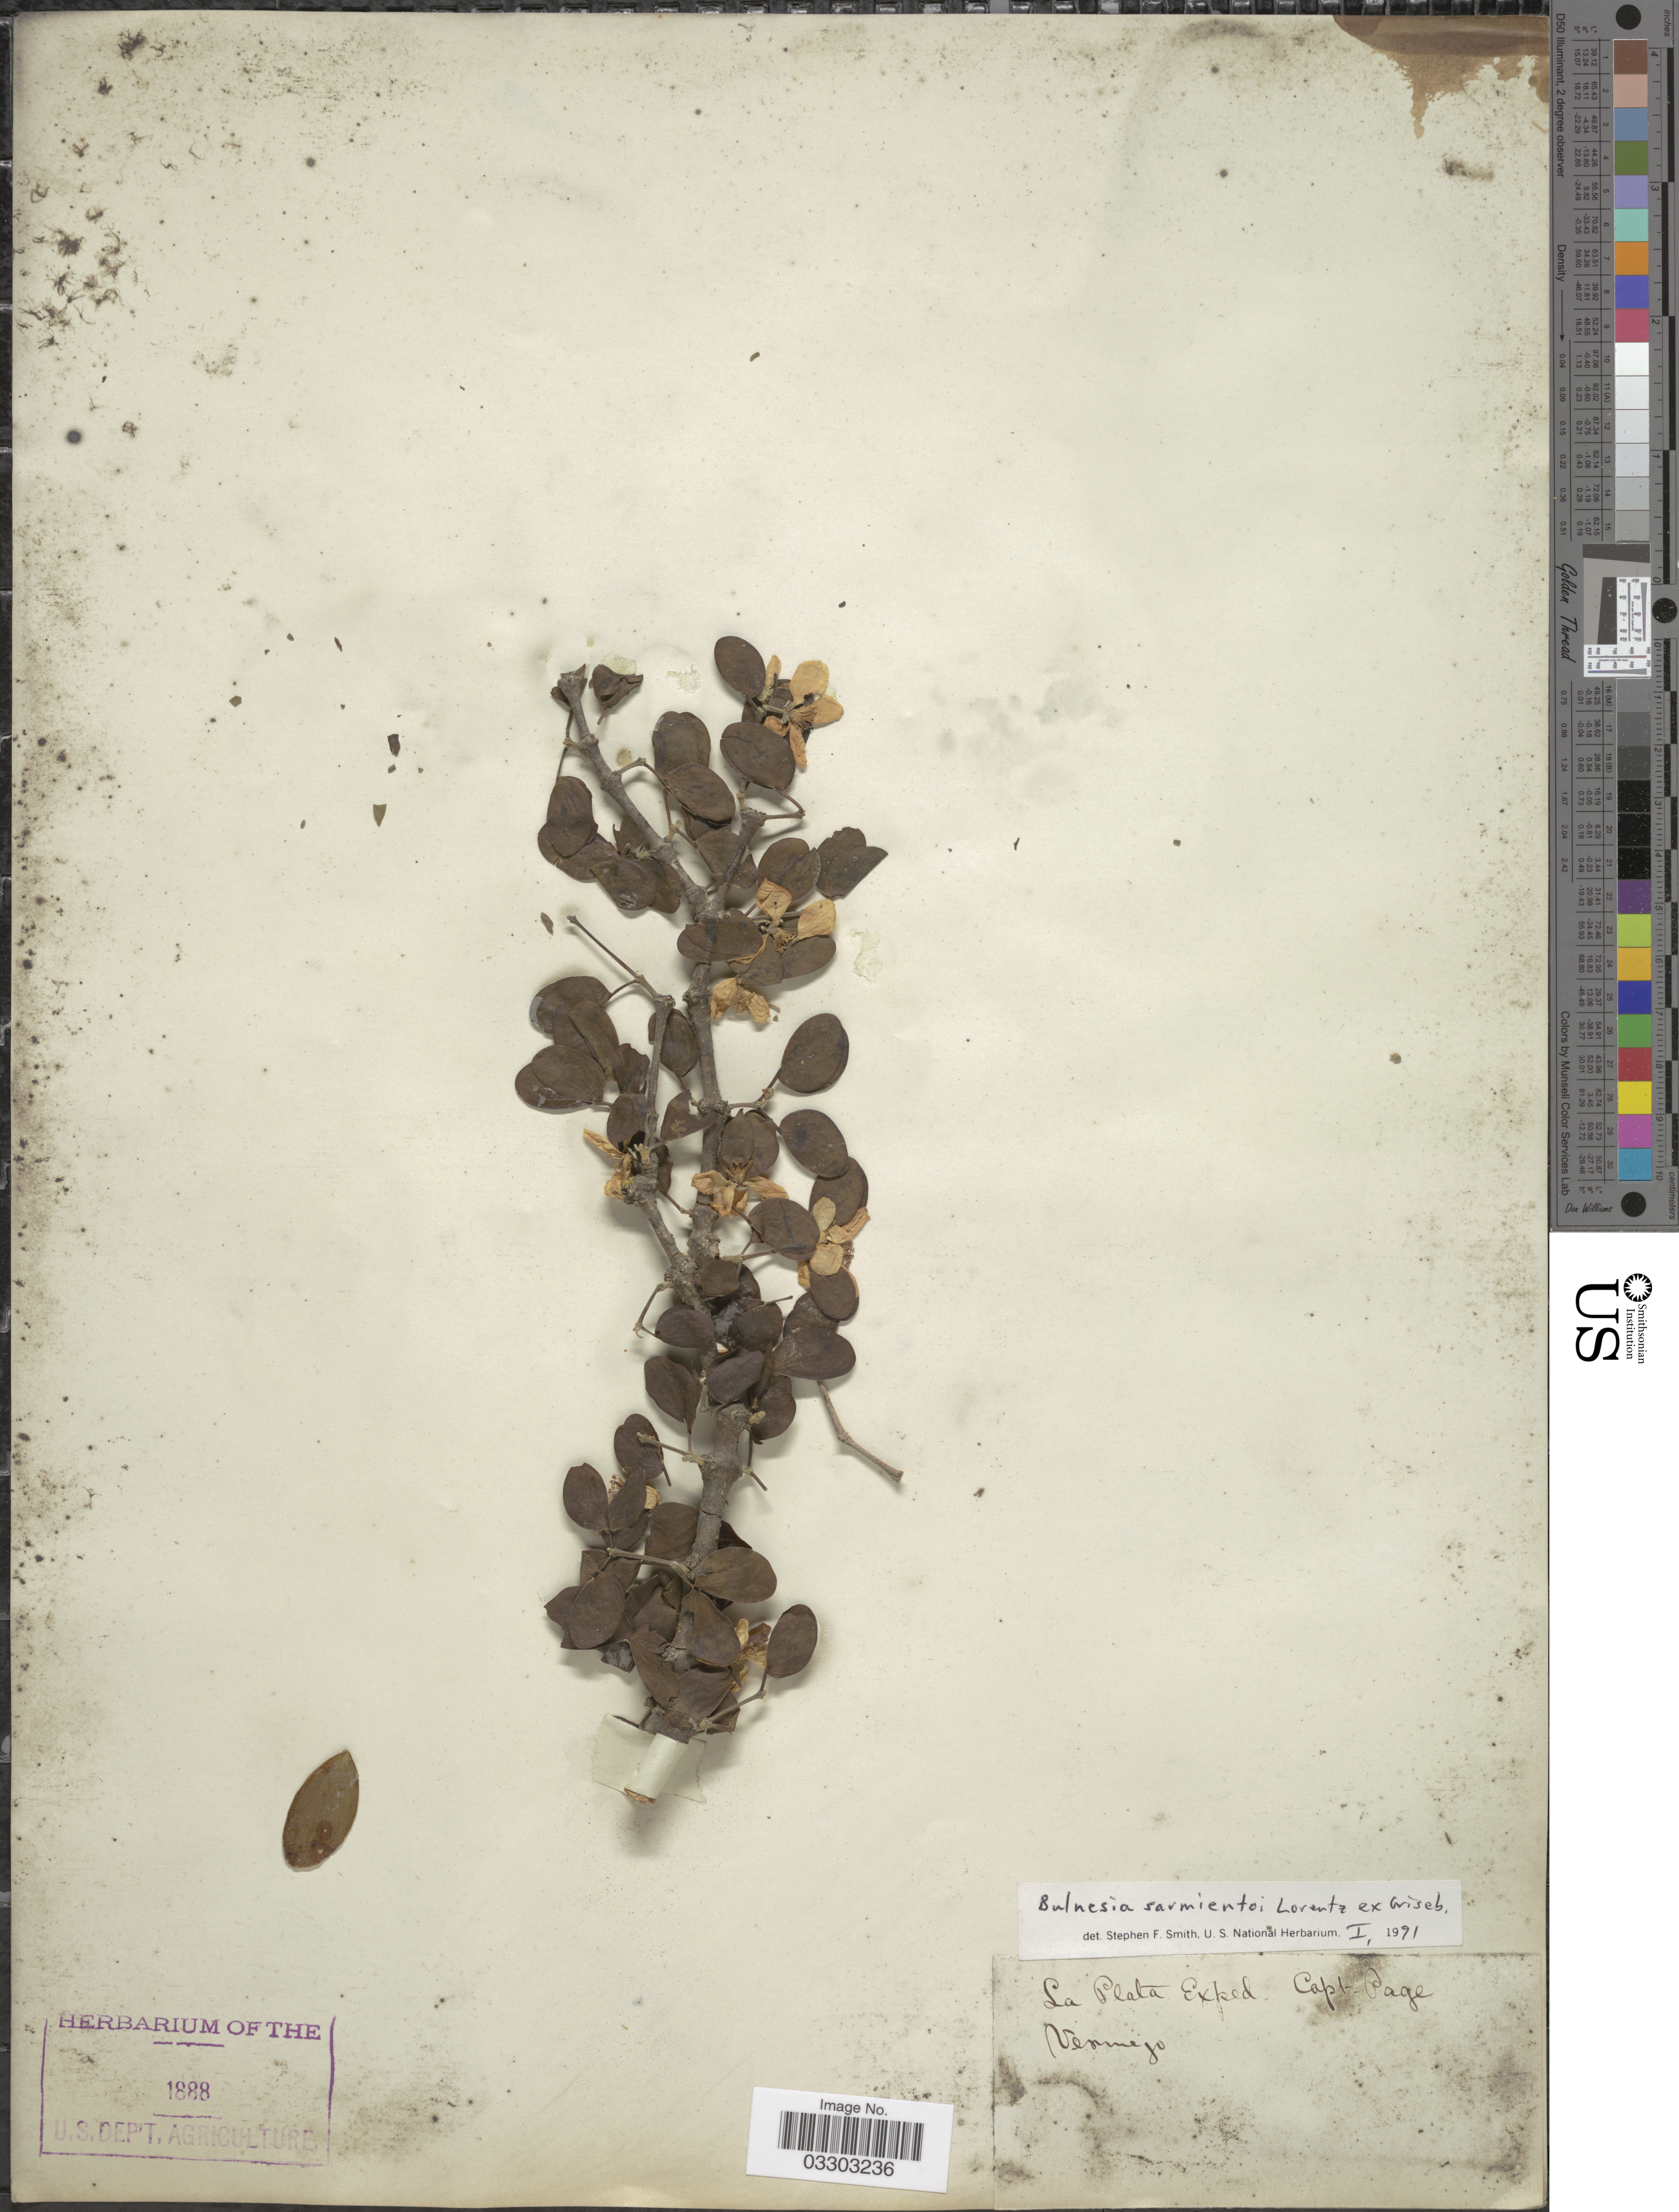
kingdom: Plantae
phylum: Tracheophyta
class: Magnoliopsida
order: Zygophyllales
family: Zygophyllaceae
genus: Gonopterodendron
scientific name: Gonopterodendron sarmientoi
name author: (Lorentz ex Griseb.) Godoy-Bürki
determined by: U.S. National Herbarium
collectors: Capt. Page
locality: La Plata.